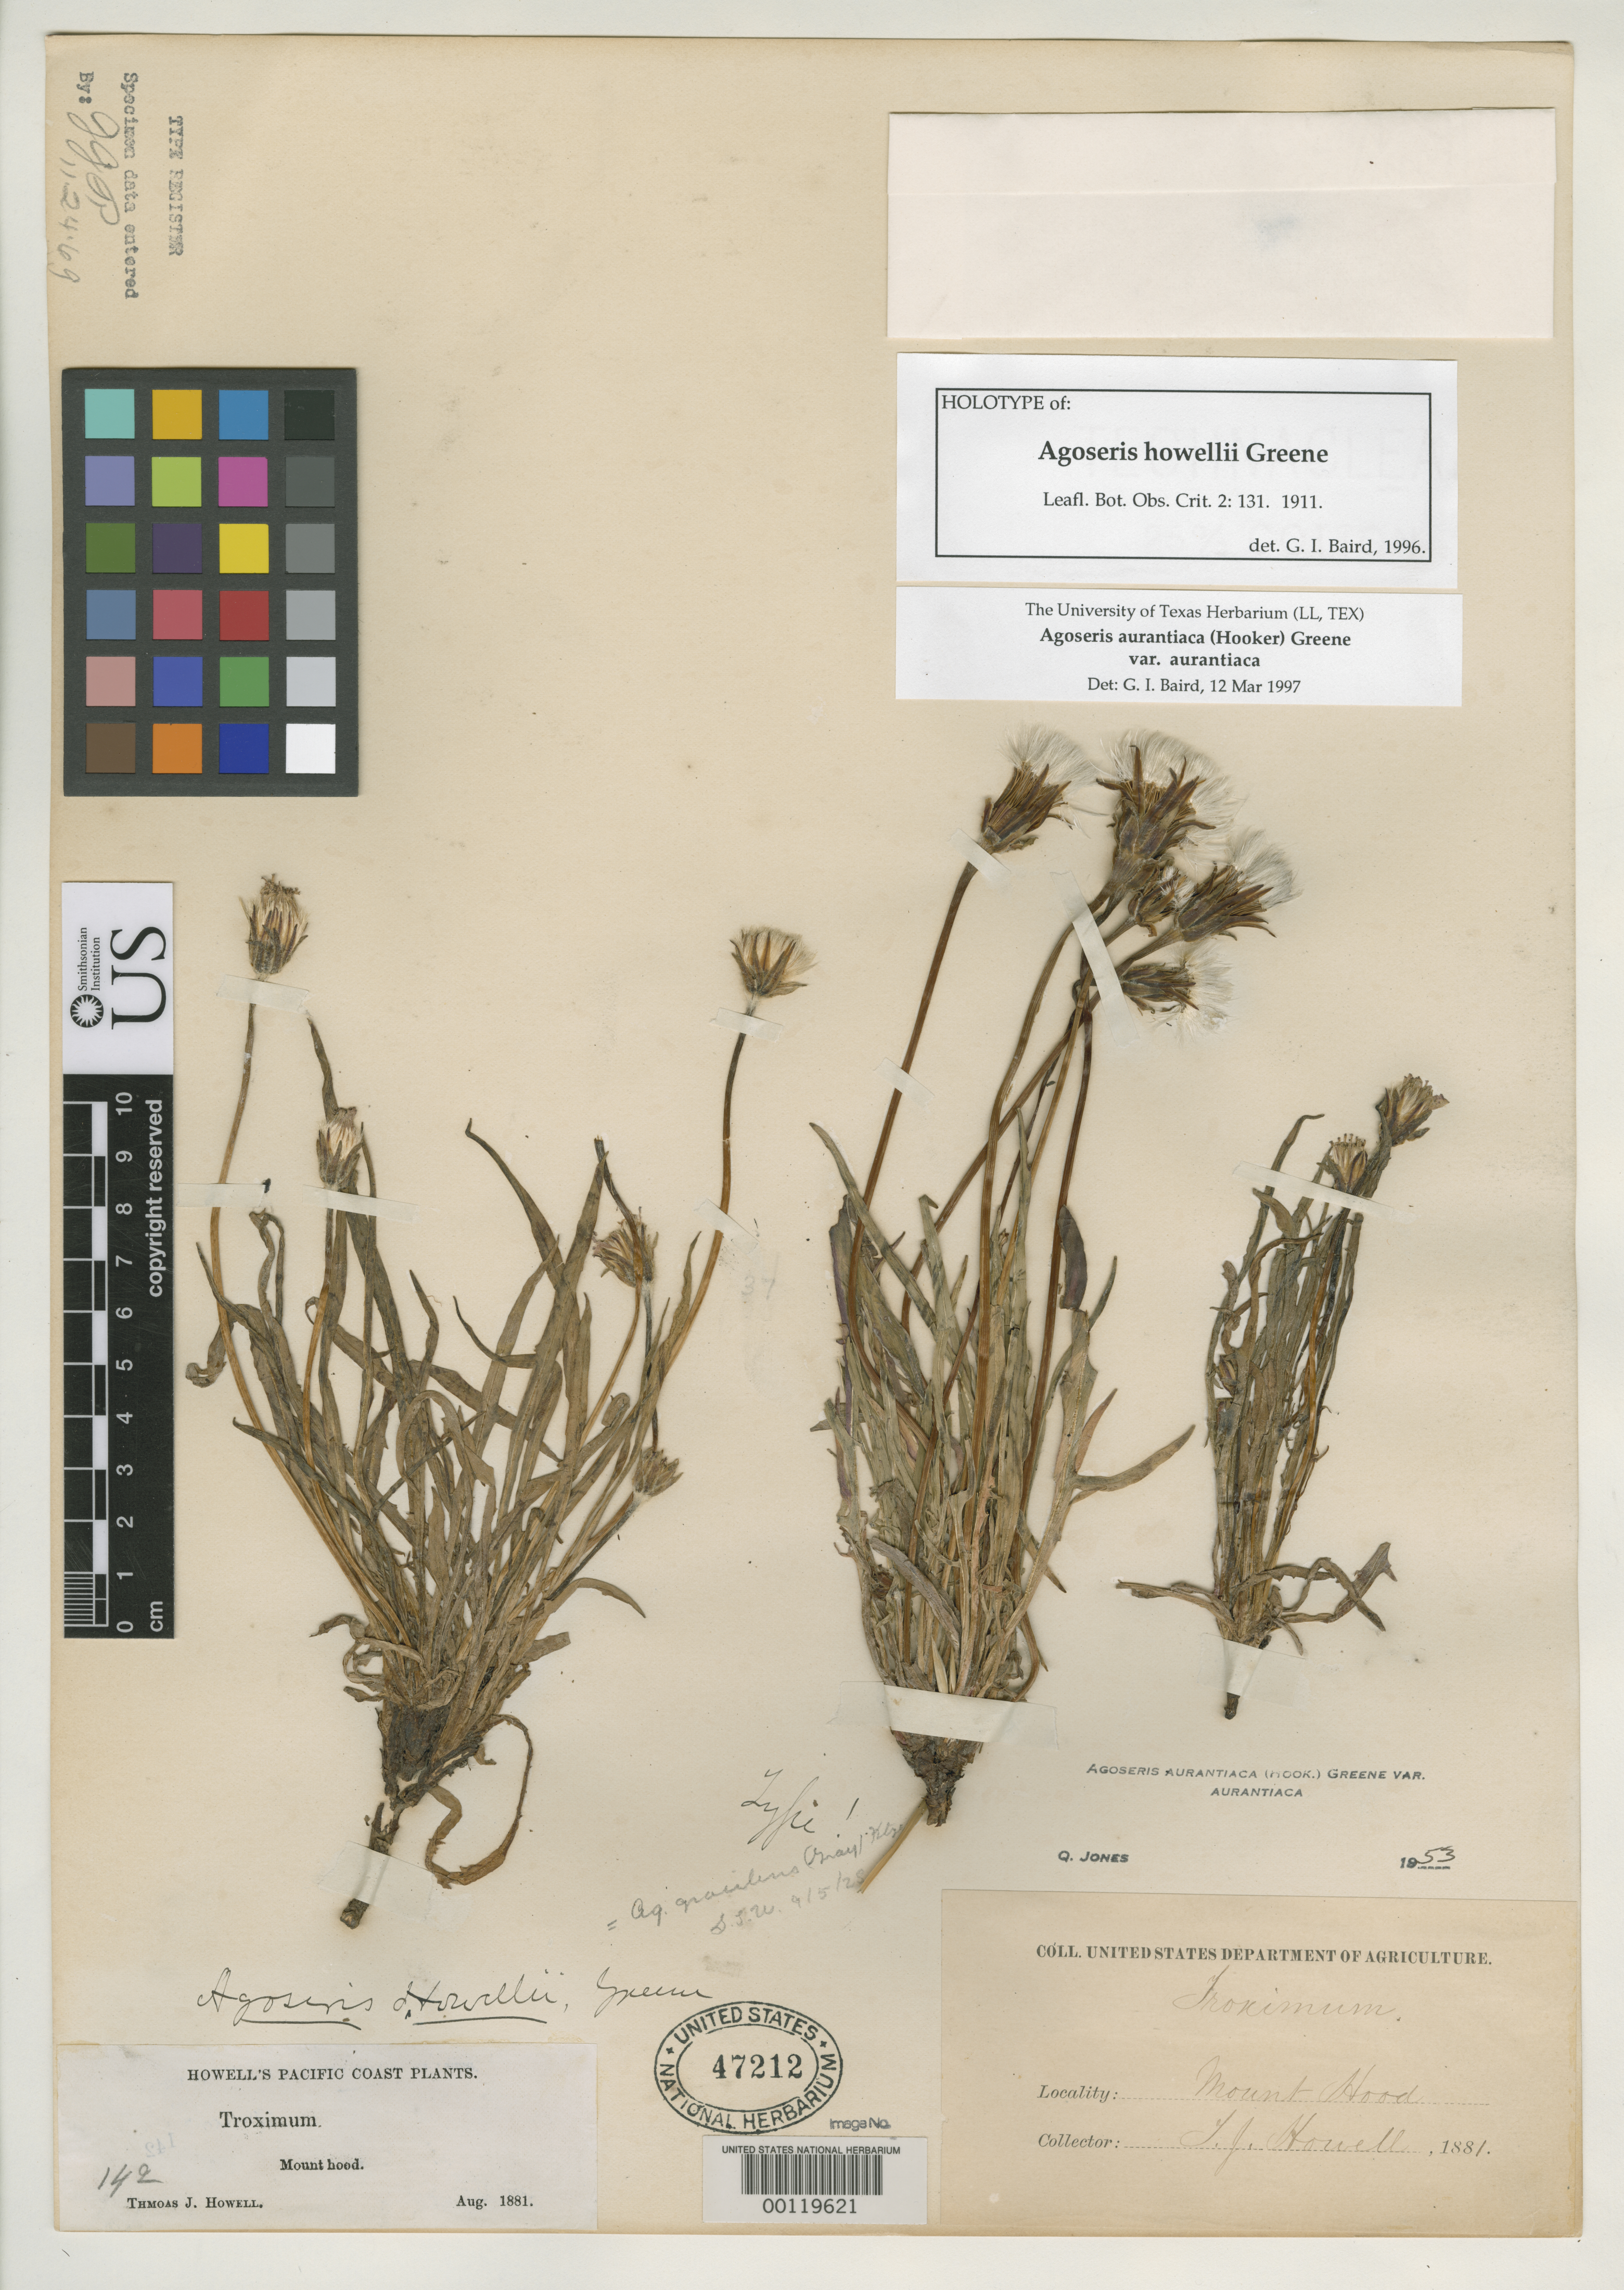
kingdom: Plantae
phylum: Tracheophyta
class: Magnoliopsida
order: Asterales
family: Asteraceae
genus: Agoseris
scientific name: Agoseris howellii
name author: Greene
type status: Holotype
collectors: T. J. Howell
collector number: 142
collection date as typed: Aug 1881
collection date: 1881-08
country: United States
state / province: Oregon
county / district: Hood River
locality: Mount Hood.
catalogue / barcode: US 47212